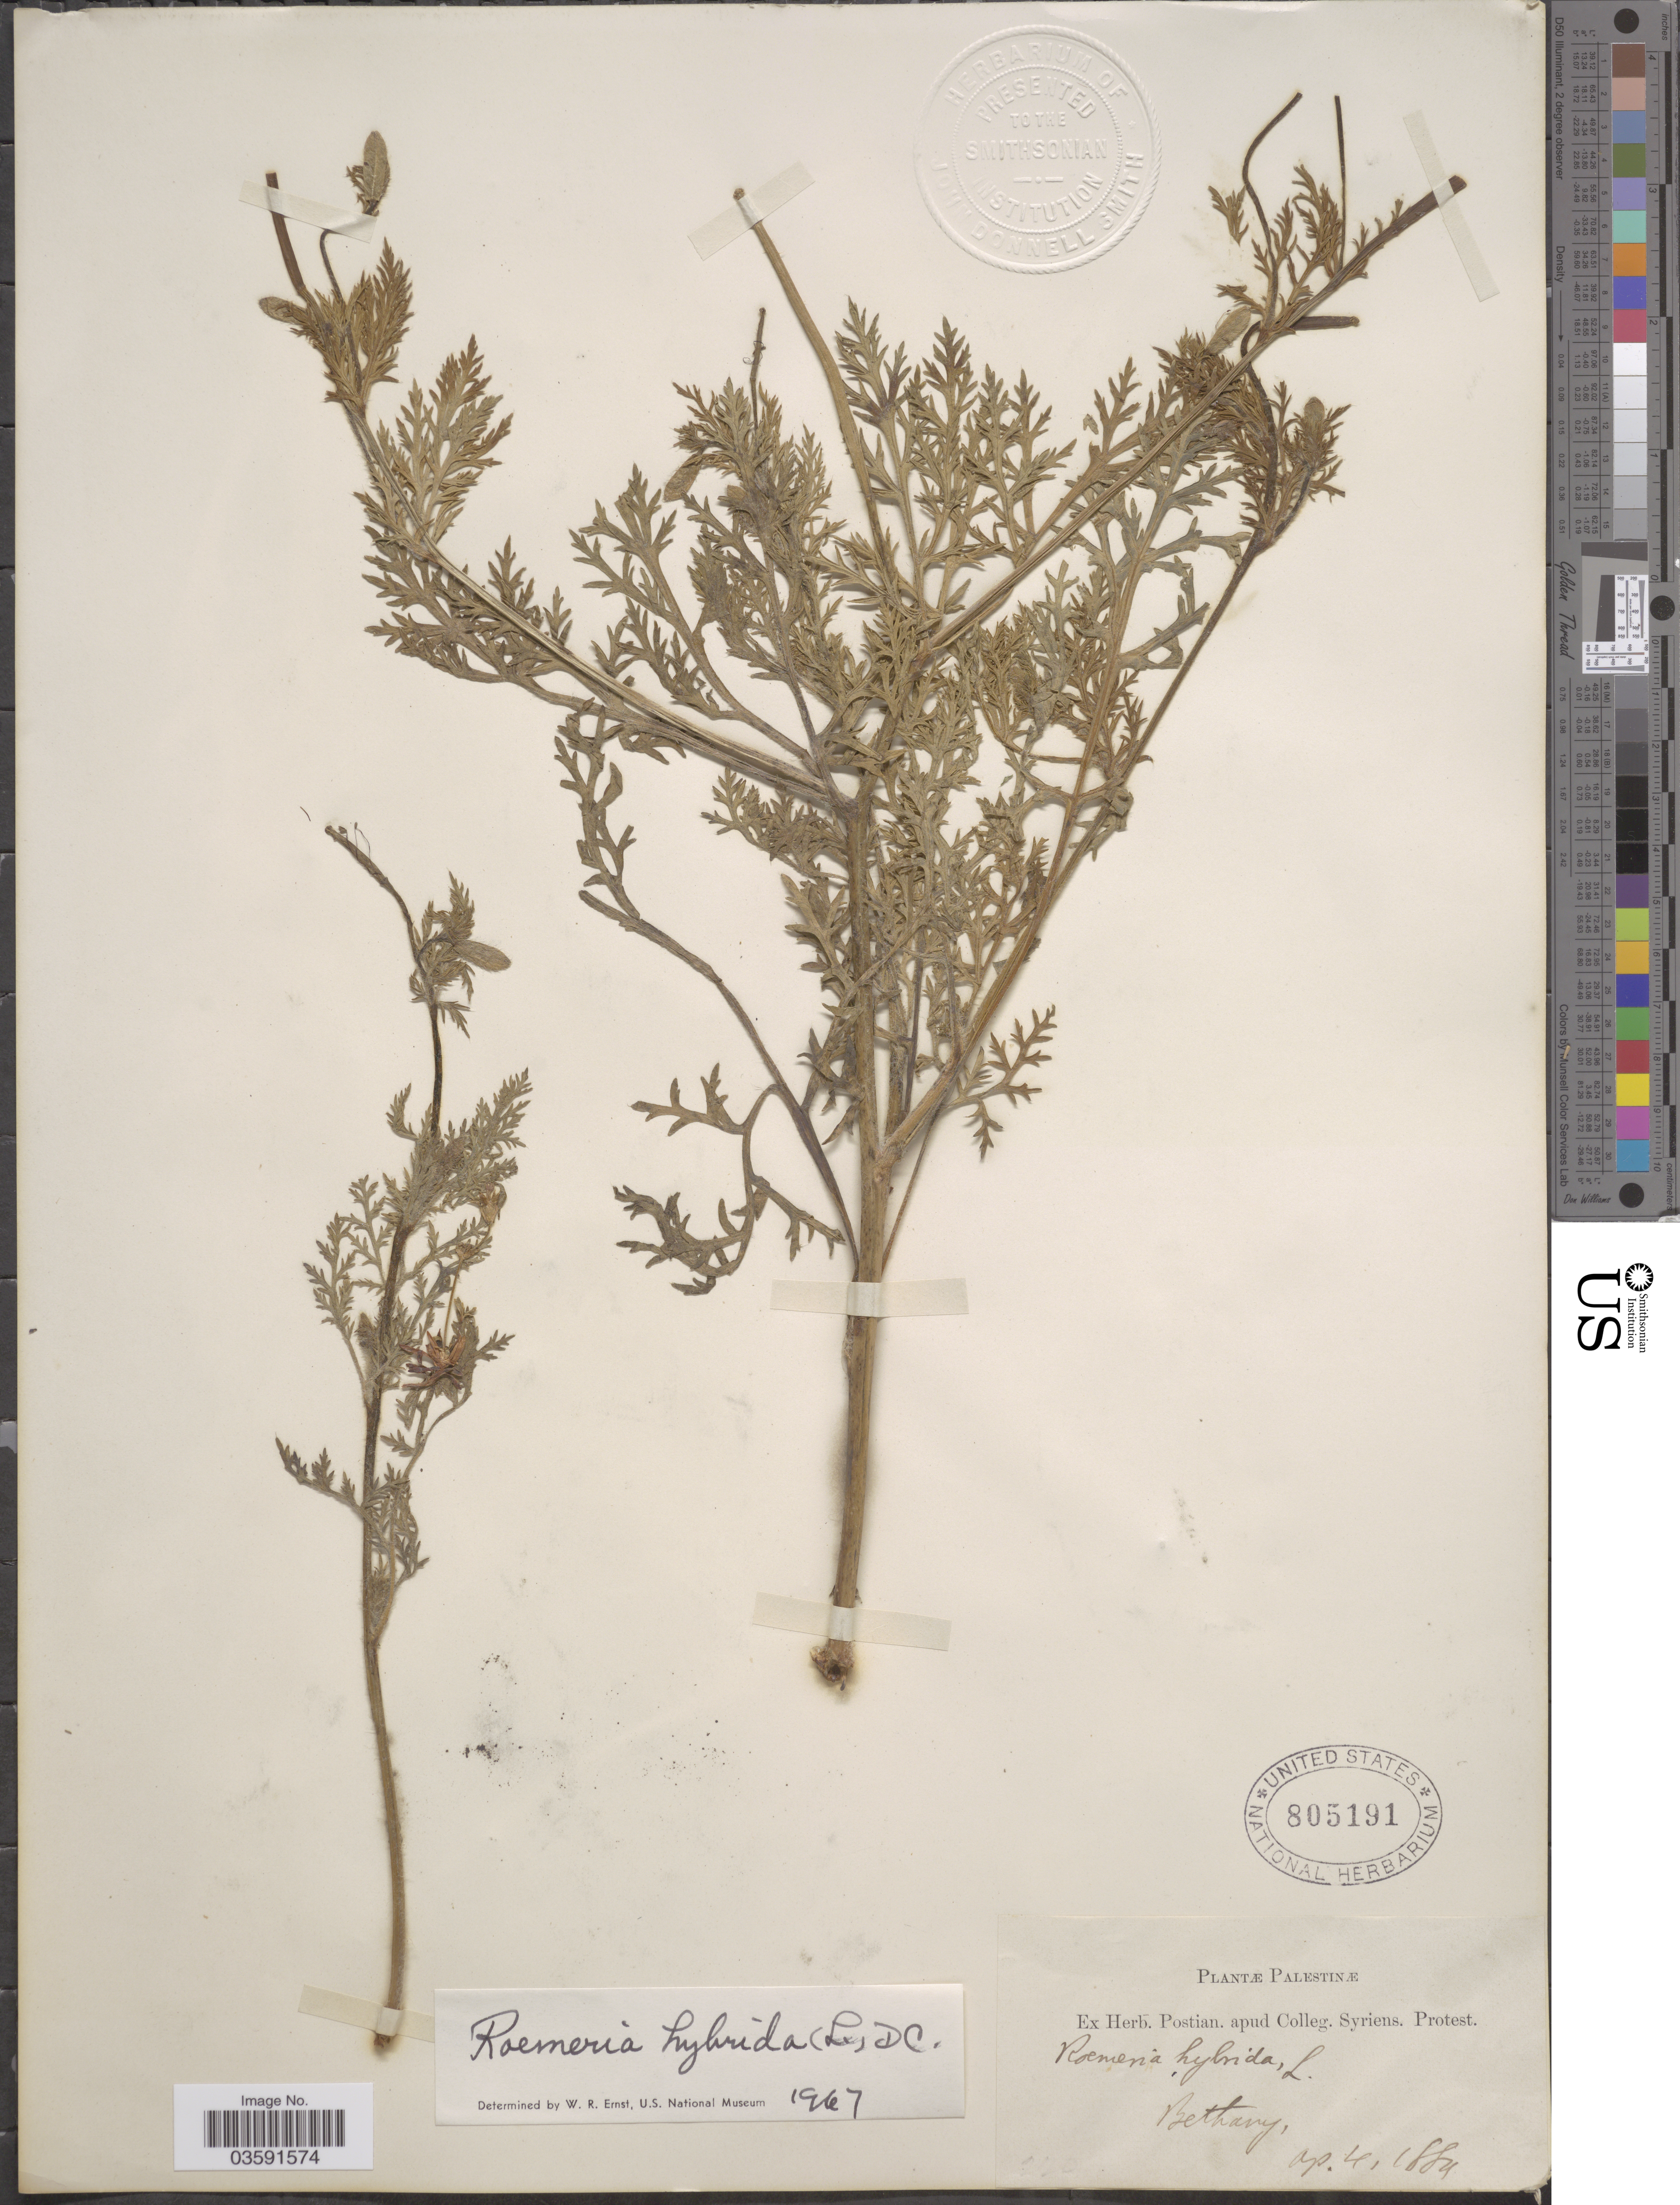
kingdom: Plantae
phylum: Tracheophyta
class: Magnoliopsida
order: Ranunculales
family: Papaveraceae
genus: Papaver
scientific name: Papaver dodecandrum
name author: (Forssk.) Medik.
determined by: Strong, M. T., (US), Smithsonian Institution - National Museum of Natural History (UNITED STATES)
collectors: ex herb. Postian. apud Colleg. Syriens. Protest. USE "Fannie P. A. Shepard" (10308853) AS PRIMARY COLLECTOR INSTEAD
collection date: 1889-04-04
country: Israel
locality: Palestinæ.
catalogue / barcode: US 805191